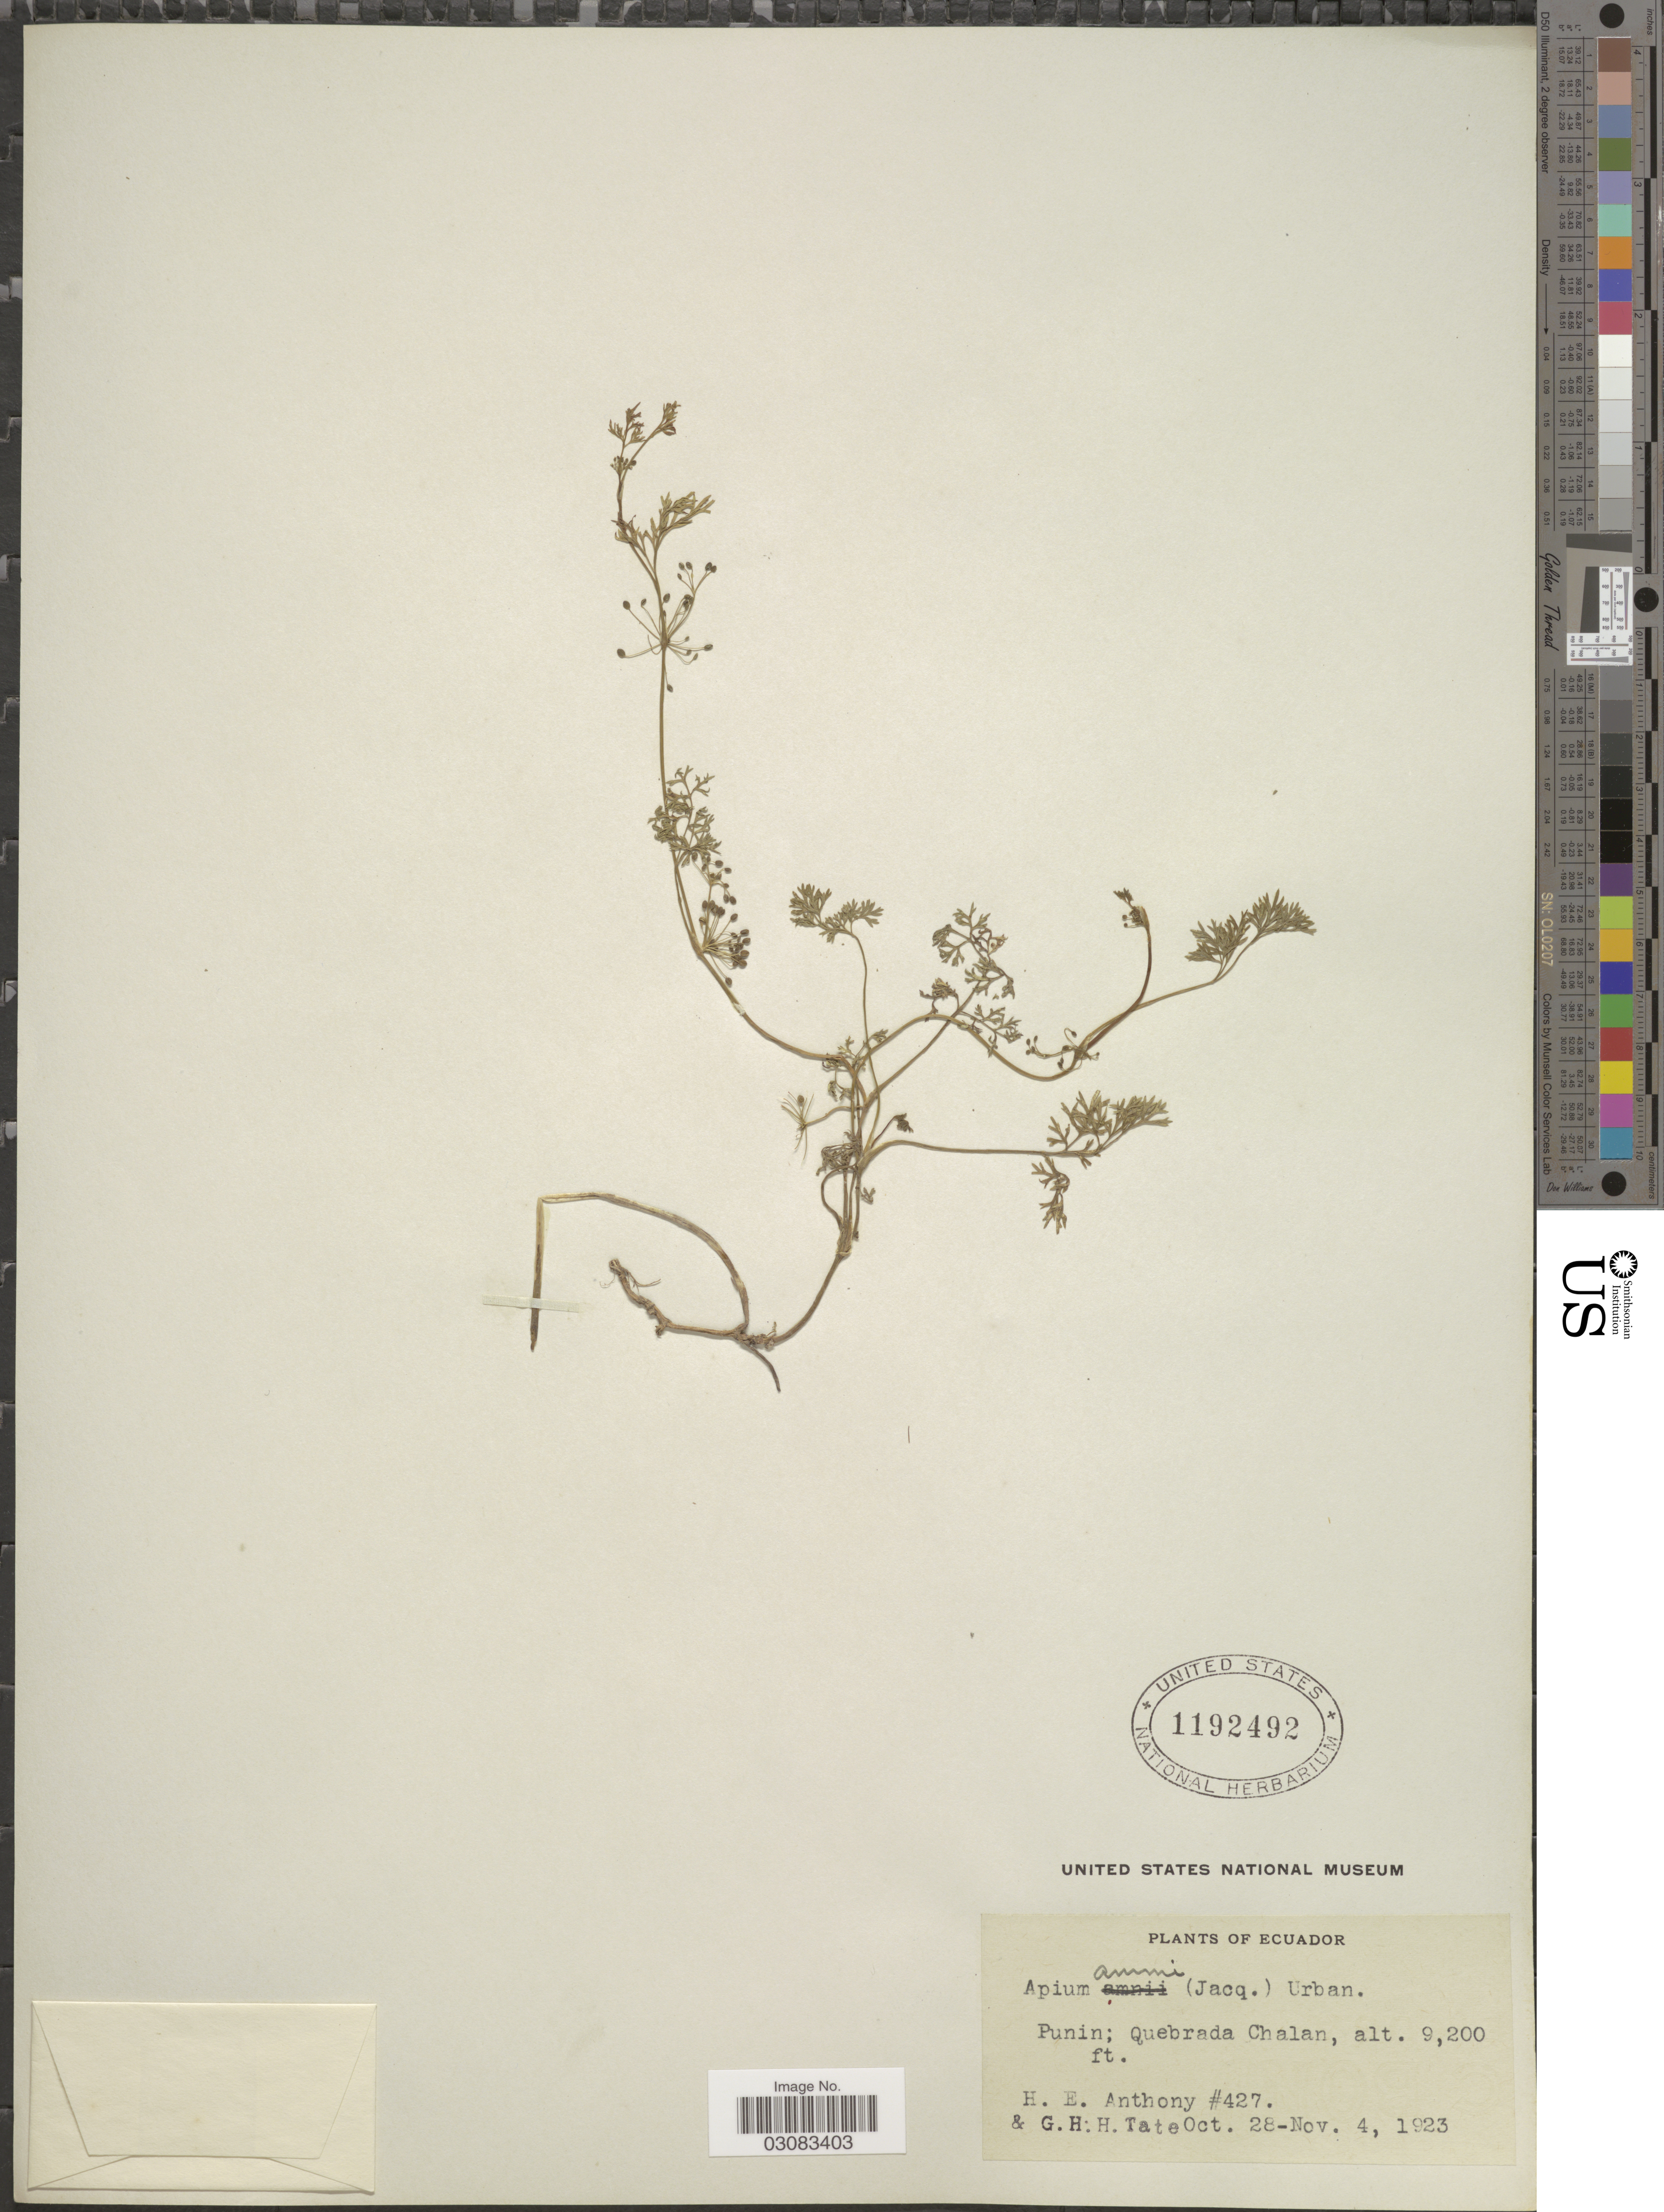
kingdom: Plantae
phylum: Tracheophyta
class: Magnoliopsida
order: Apiales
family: Apiaceae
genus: Cyclospermum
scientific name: Cyclospermum leptophyllum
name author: (Pers.) Sprague ex Britton & P. Wilson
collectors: H. E. Anthony & G. H. H.Tate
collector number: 427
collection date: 1923-10-28/1923-11-04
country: Ecuador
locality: Punin; Quebrada Chalan.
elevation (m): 2804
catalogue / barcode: US 1192492